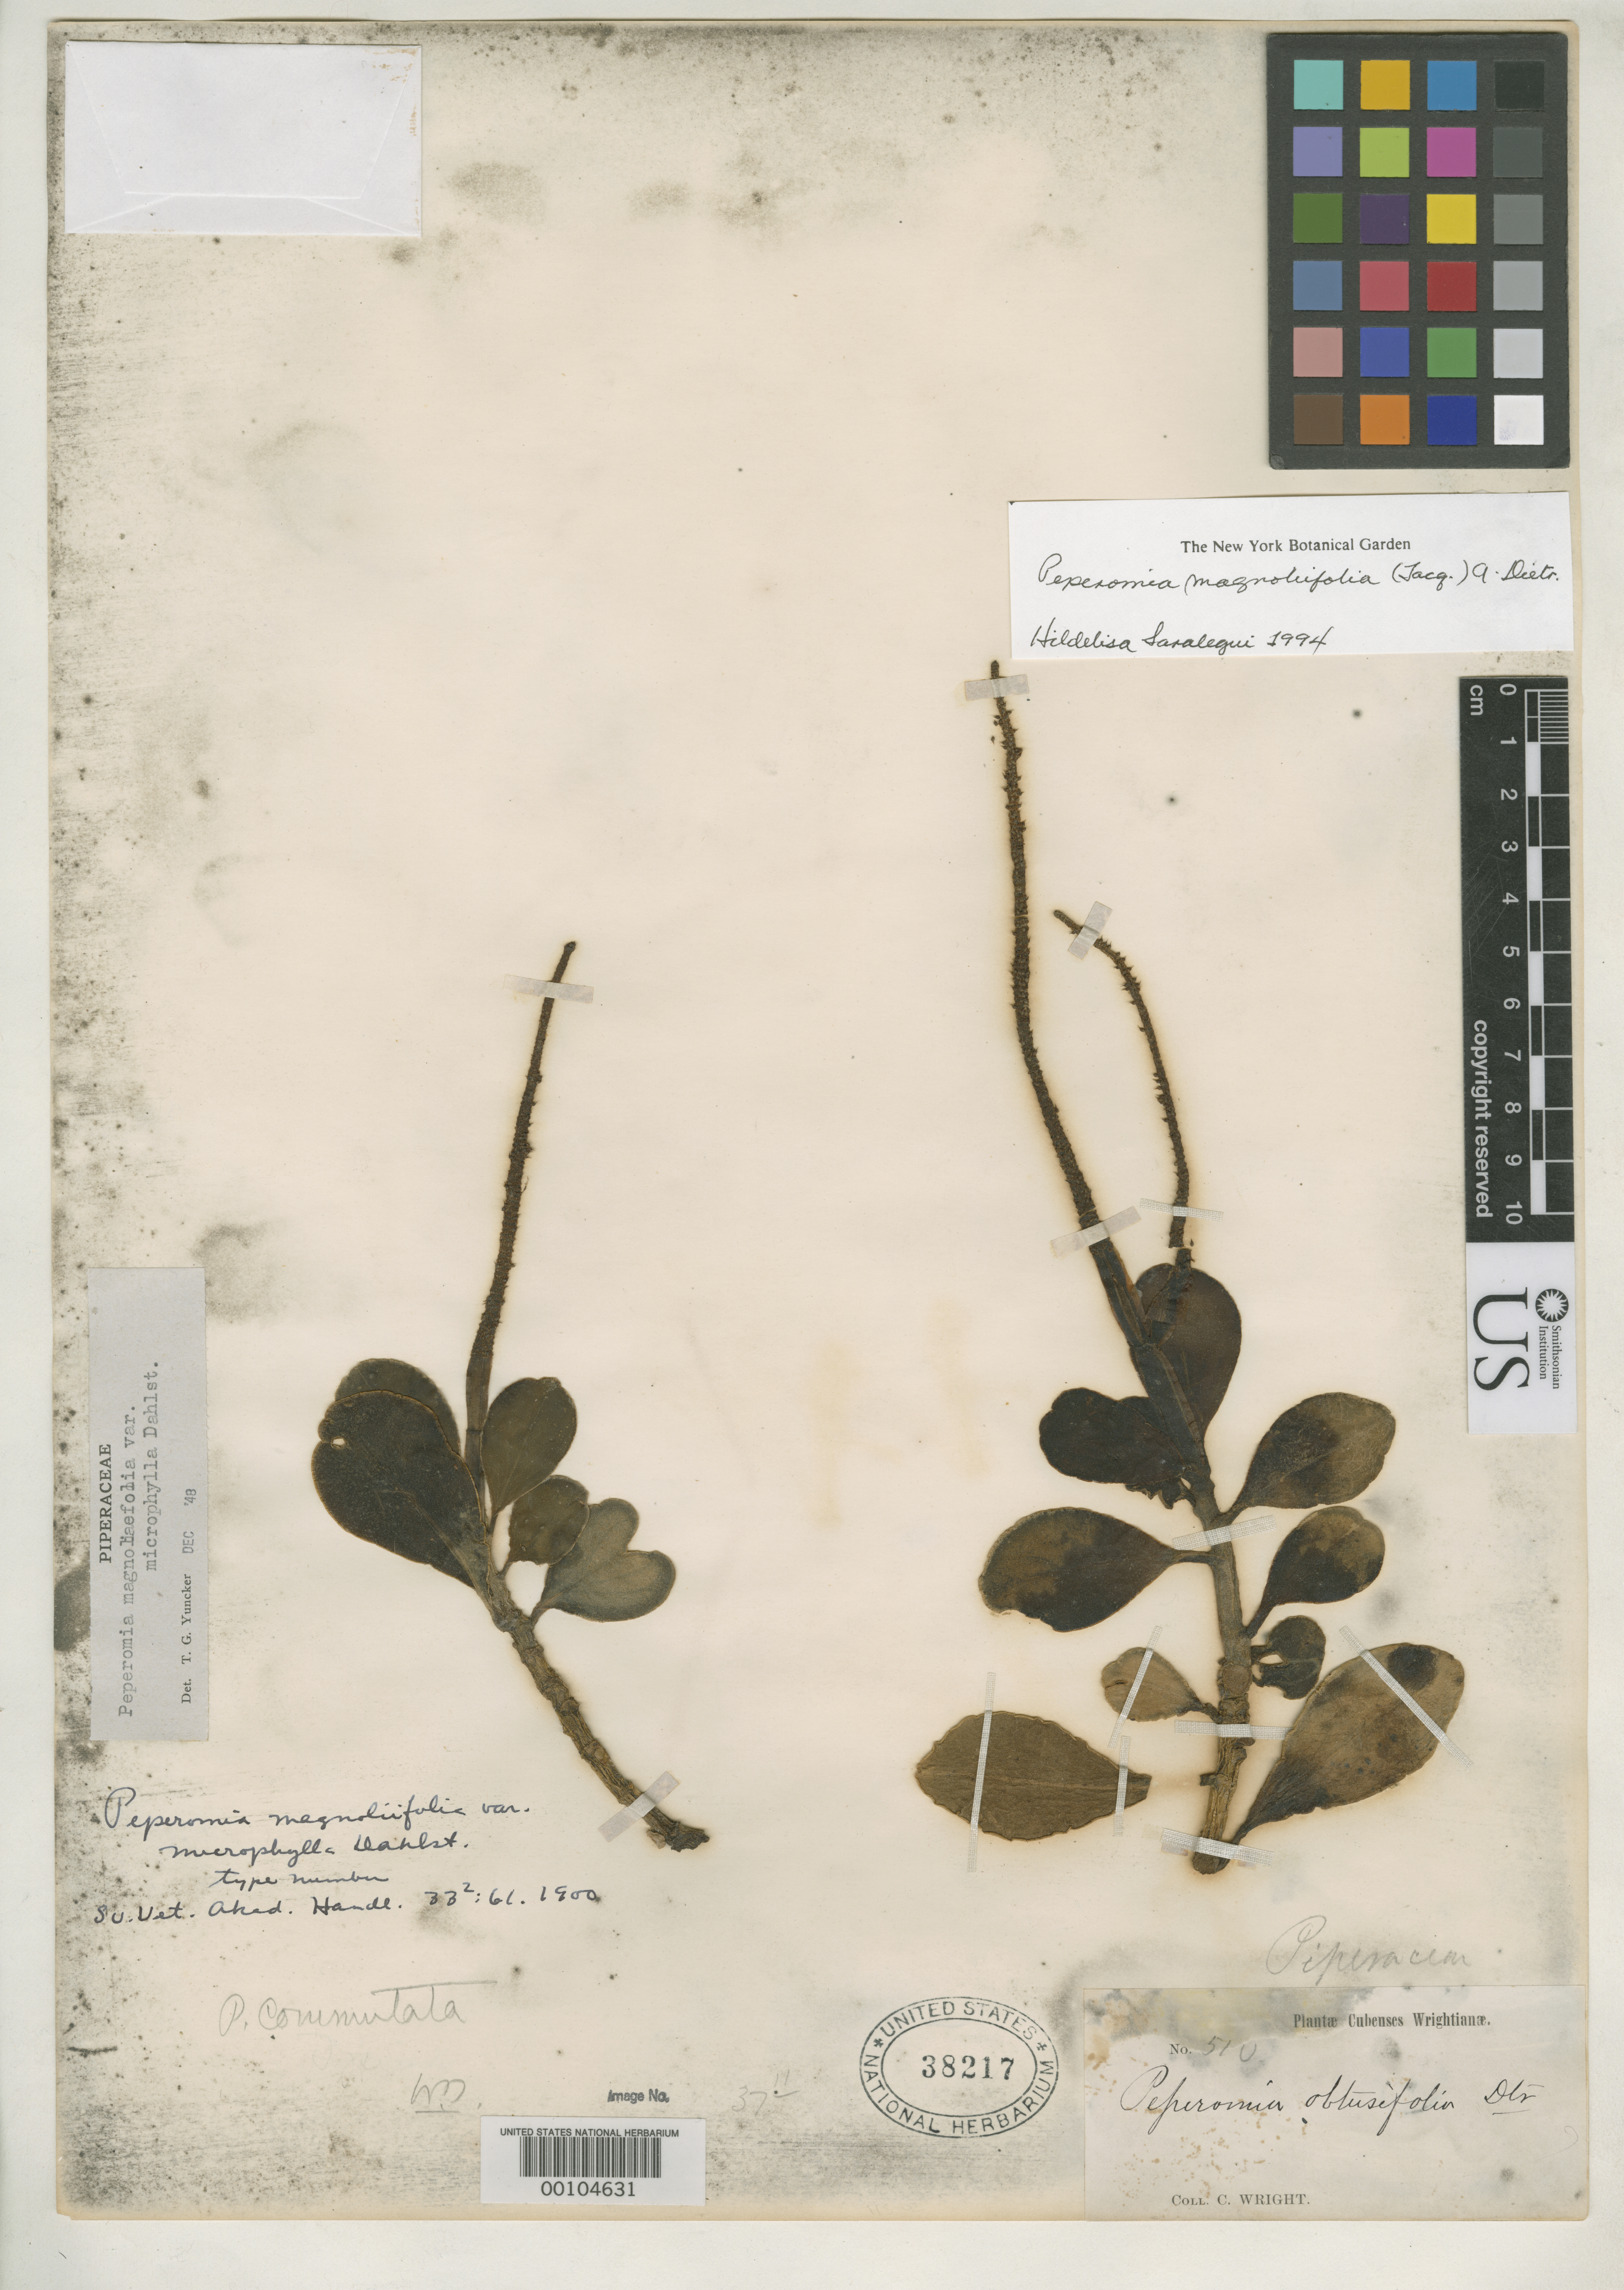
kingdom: Plantae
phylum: Tracheophyta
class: Magnoliopsida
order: Piperales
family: Piperaceae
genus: Peperomia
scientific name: Peperomia magnoliifolia var. microphylla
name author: Dahlst.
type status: Isosyntype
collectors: C. Wright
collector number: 510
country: Cuba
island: Greater Antilles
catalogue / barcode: US 38217